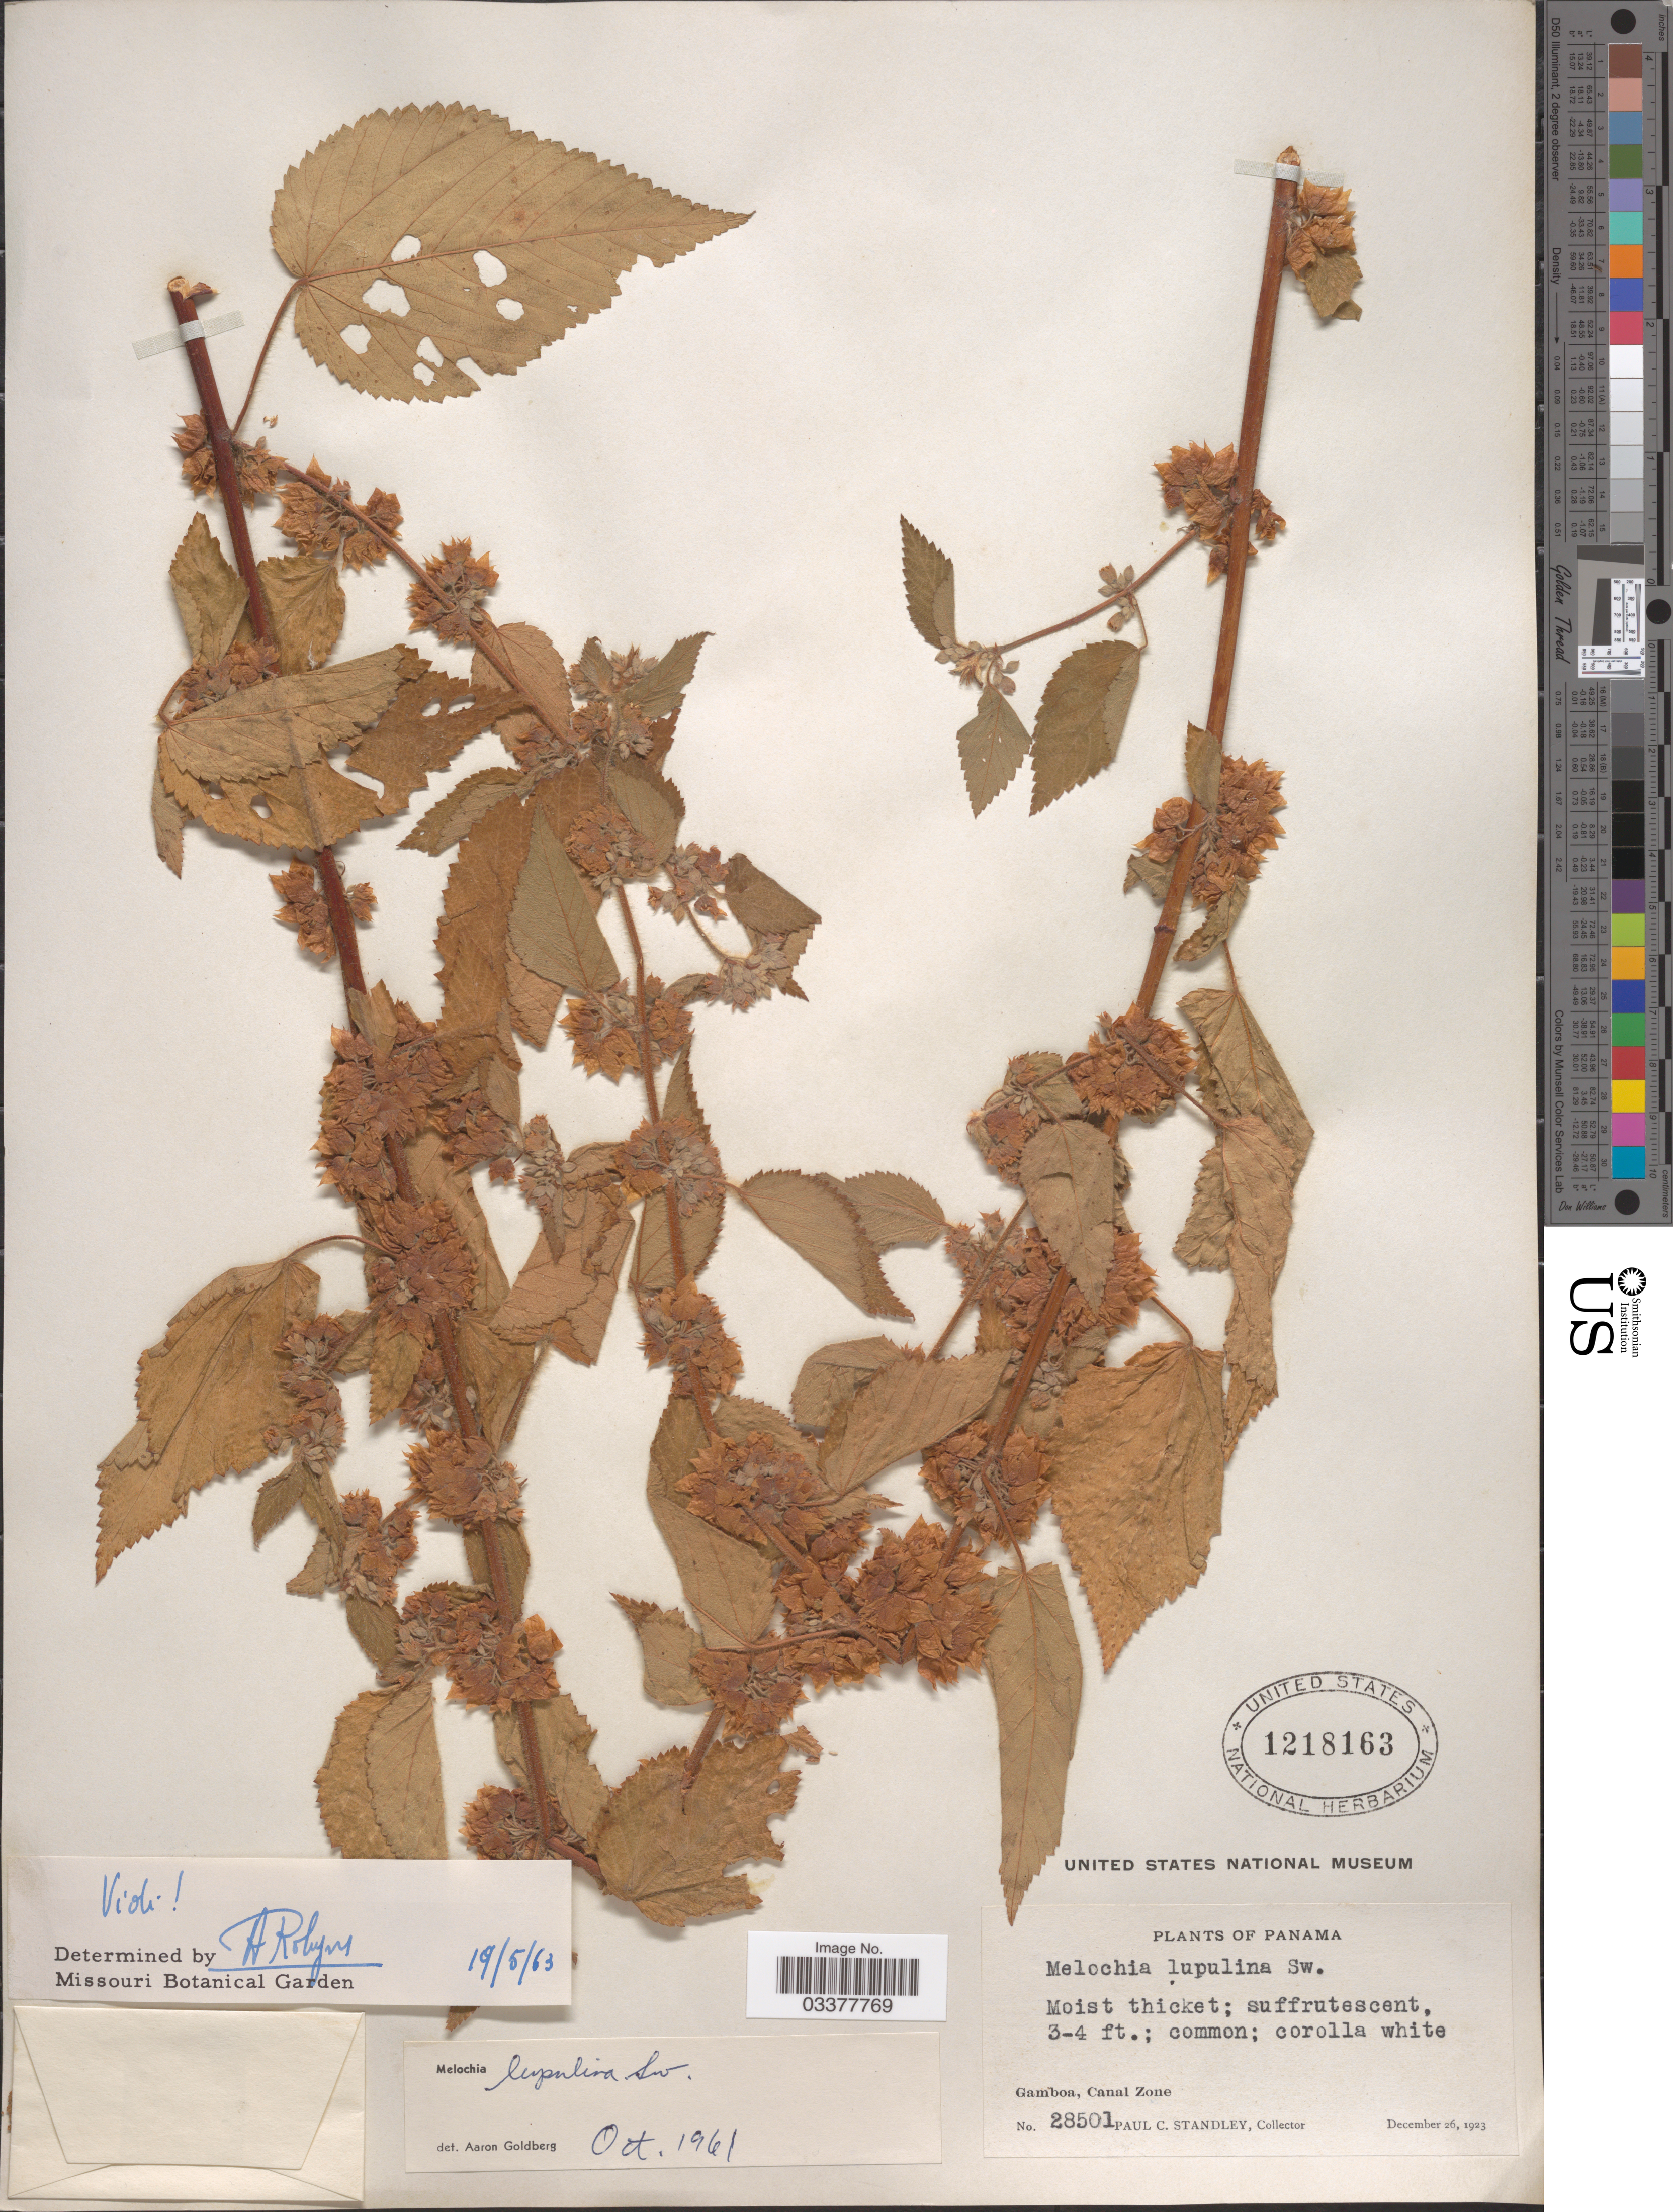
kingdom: Plantae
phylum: Tracheophyta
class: Magnoliopsida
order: Malvales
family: Malvaceae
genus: Melochia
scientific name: Melochia lupulina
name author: Sw.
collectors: P. C. Standley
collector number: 28501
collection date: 1923-12-26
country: Panama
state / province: Colón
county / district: Canal Zone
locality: Gamboa, Canal Zone.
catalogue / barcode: US 1218163